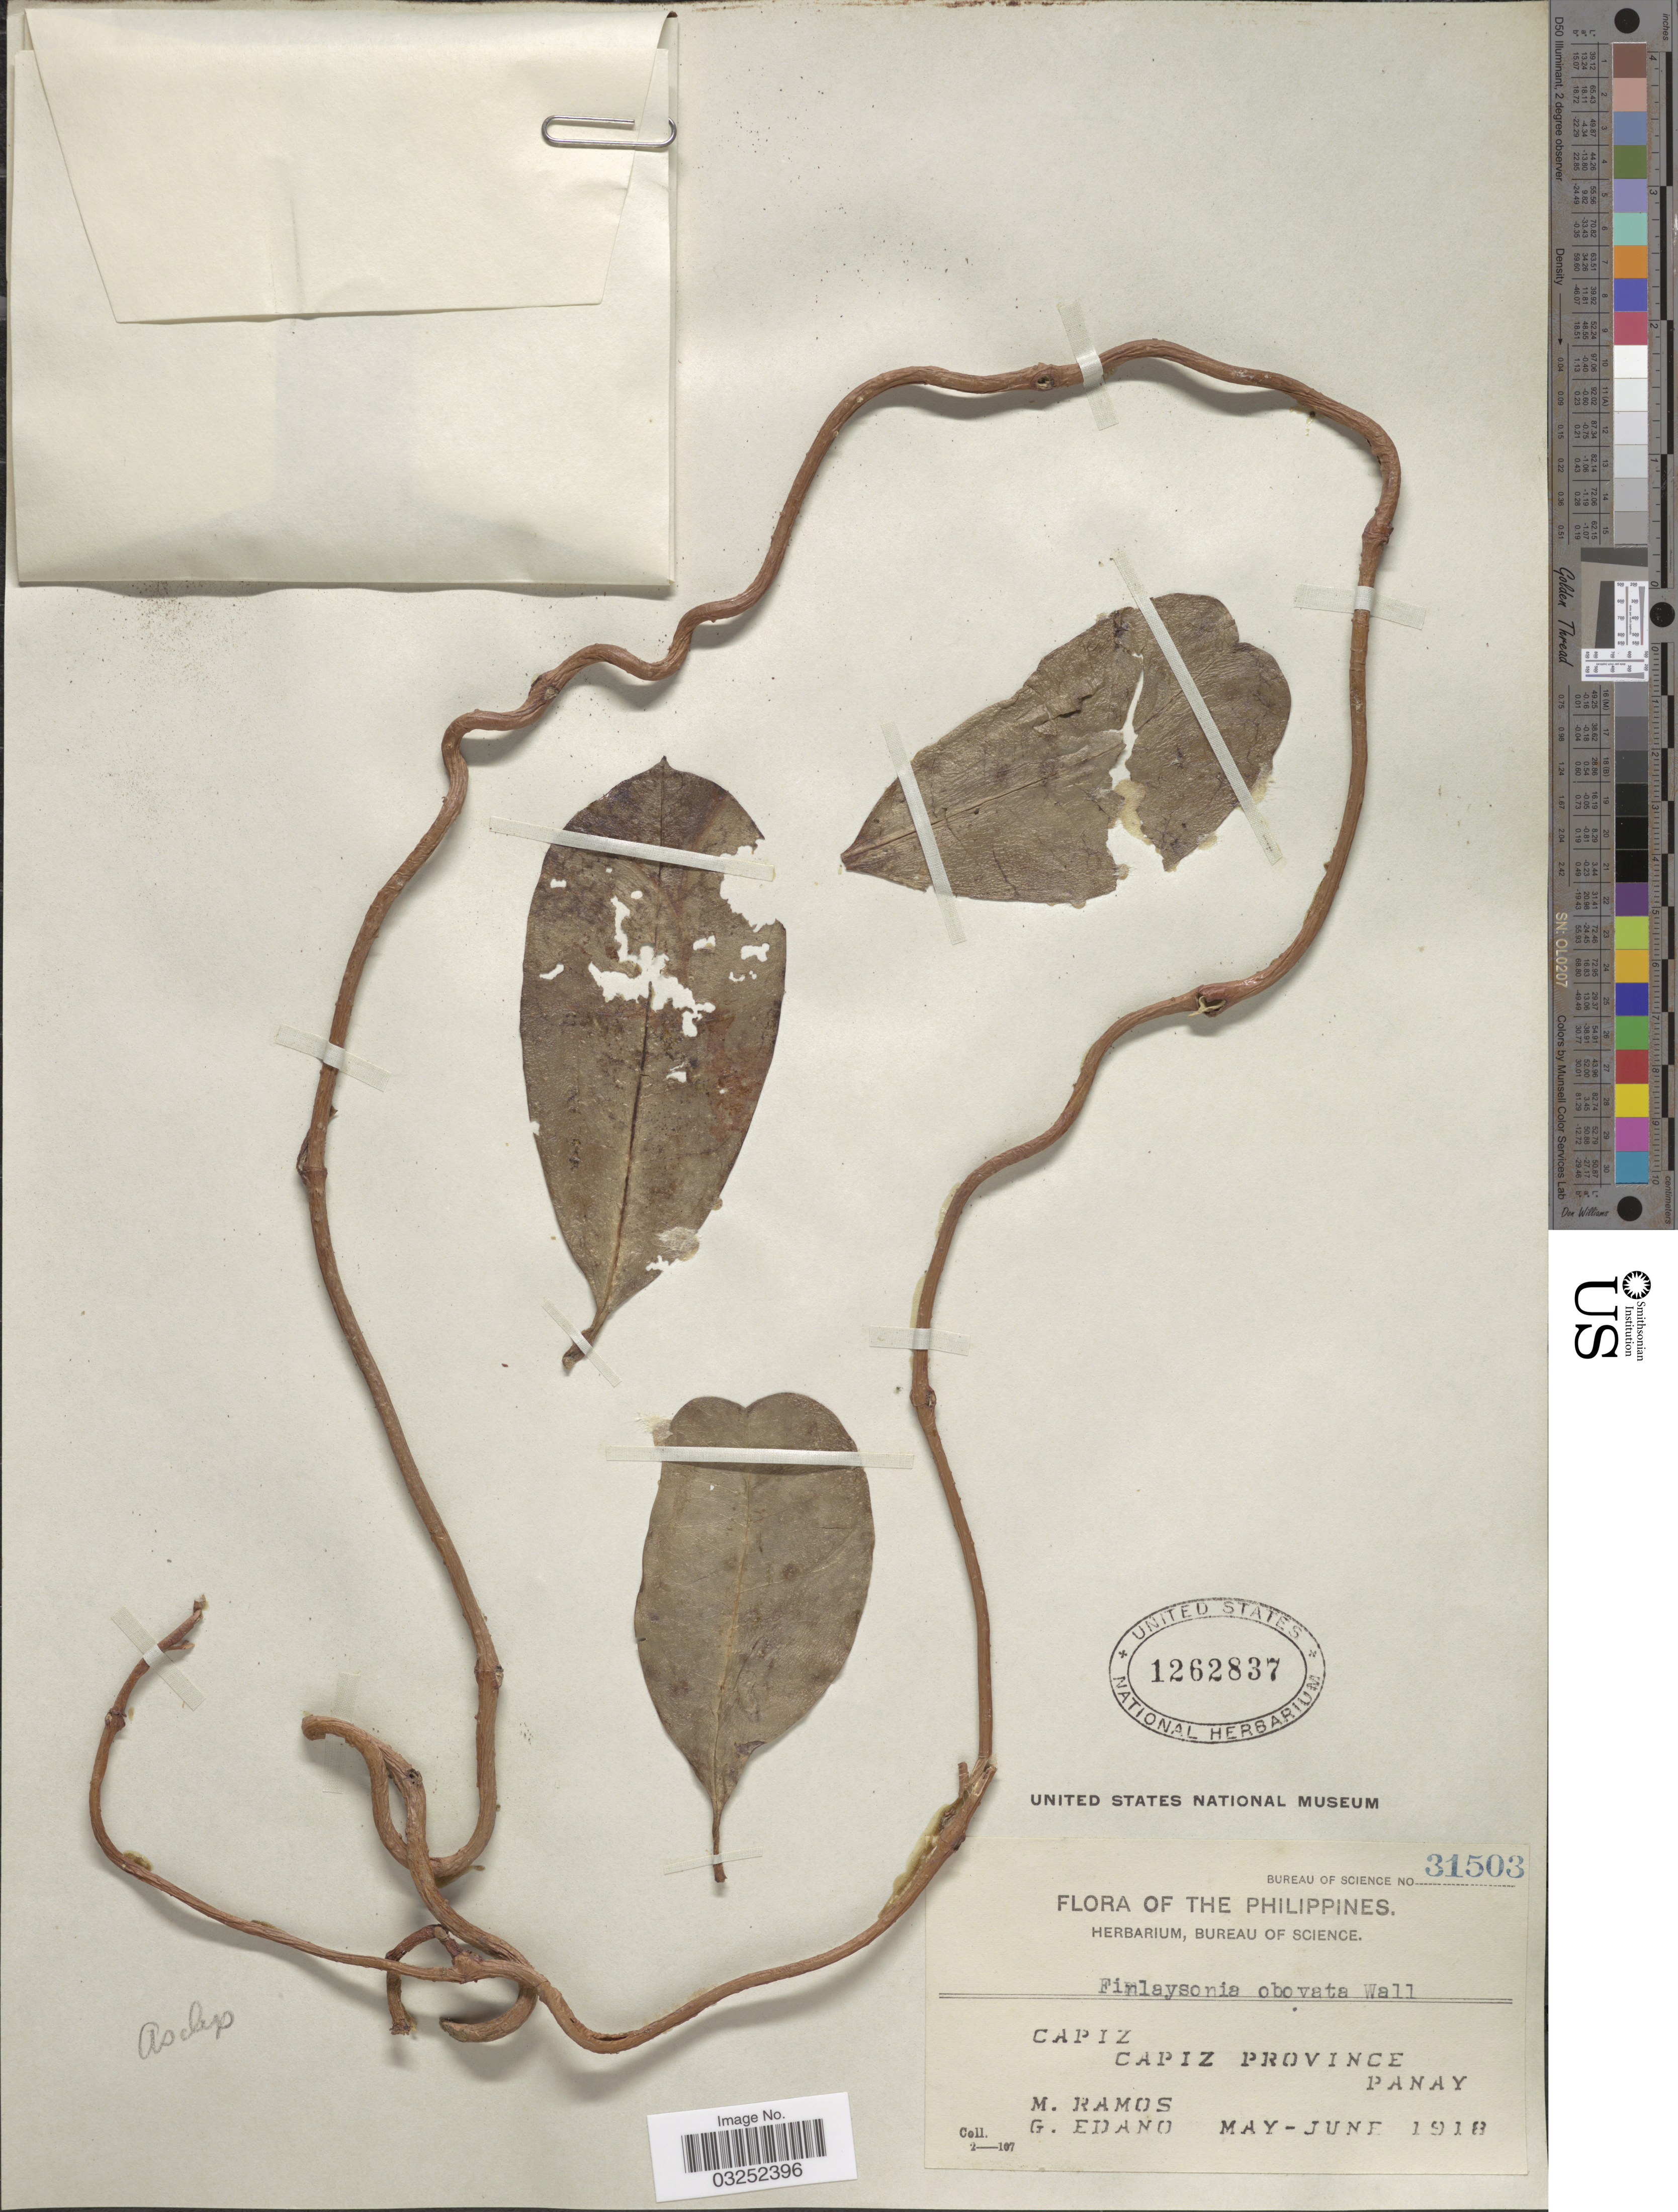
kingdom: Plantae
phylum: Tracheophyta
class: Magnoliopsida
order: Gentianales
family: Apocynaceae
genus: Finlaysonia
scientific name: Finlaysonia obovata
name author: Wall.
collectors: M. Ramos & G. Edaño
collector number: Bureau of Science 31503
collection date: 1918-05/1918-06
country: Philippines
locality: Capiz, Capiz Province, Panay.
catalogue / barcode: US 1262837